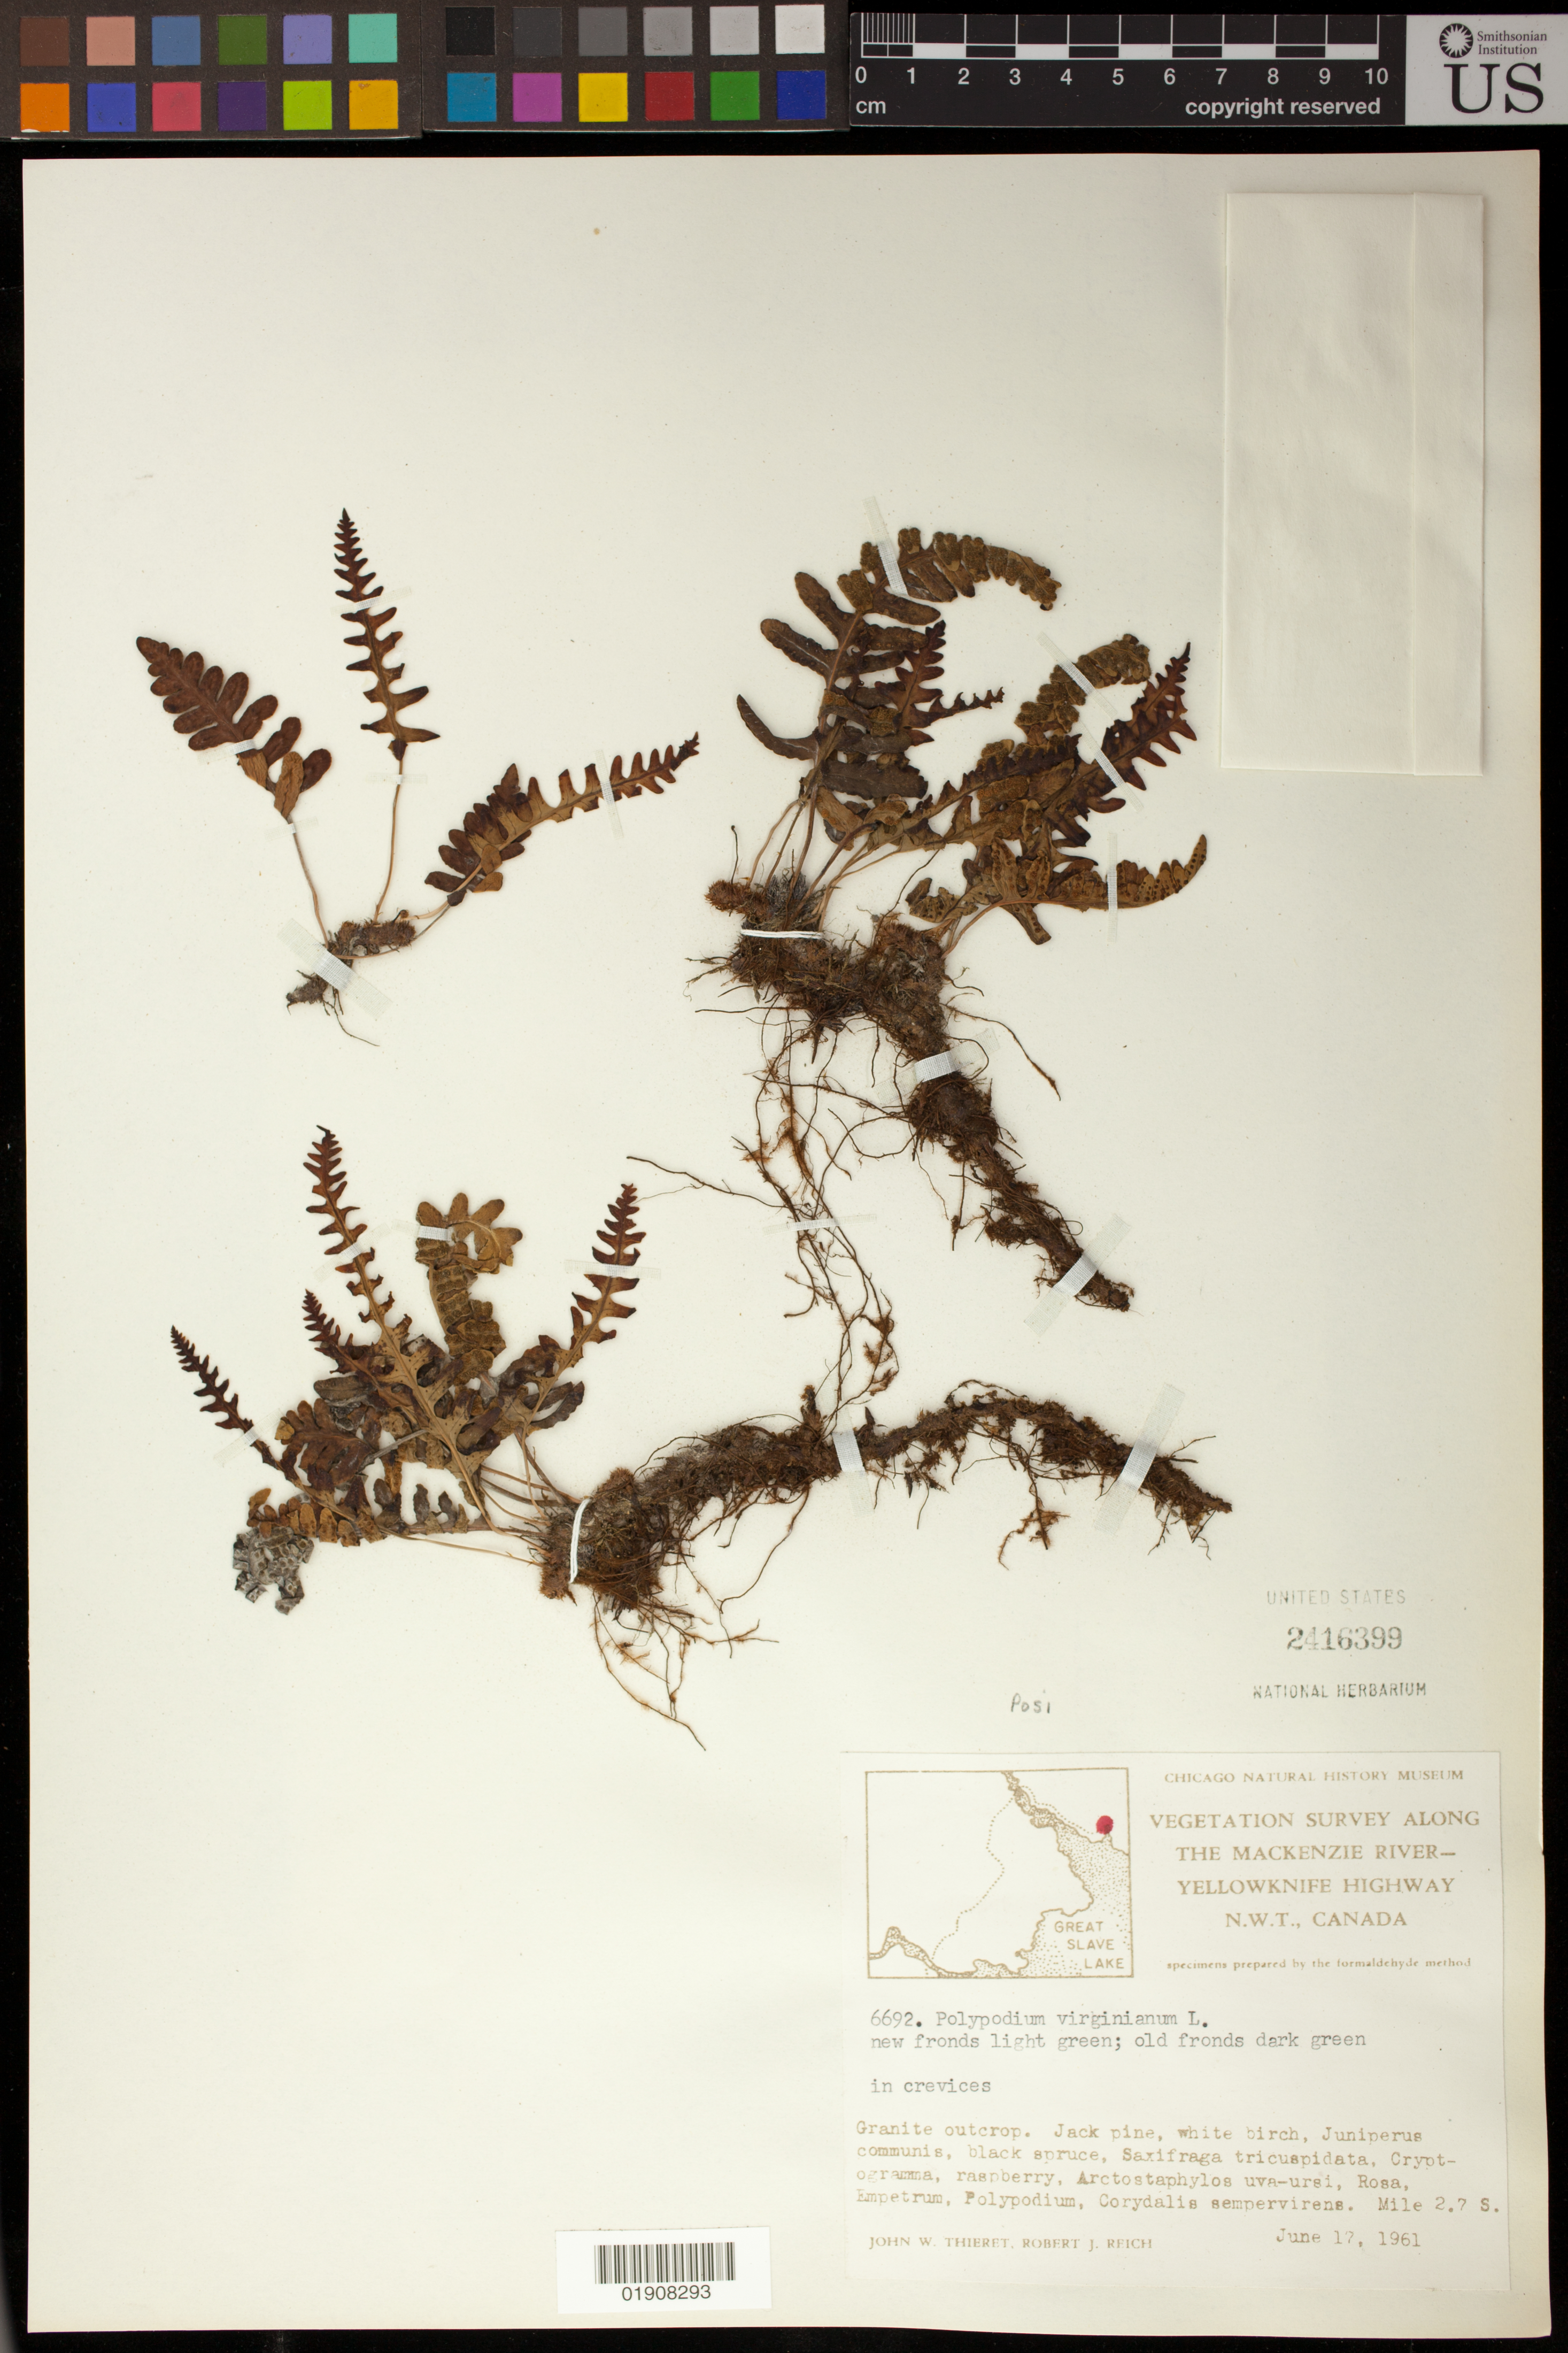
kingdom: Plantae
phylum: Tracheophyta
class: Polypodiopsida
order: Polypodiales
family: Polypodiaceae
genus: Polypodium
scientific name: Polypodium sibiricum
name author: Sipliv.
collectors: J. W. Thieret & R. Reich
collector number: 6692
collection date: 1961-06-17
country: Canada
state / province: Northwest Territories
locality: Along the Mackenzie river-Yellowknife Highway N.W.T. Mile 2.7 S.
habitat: In crevices.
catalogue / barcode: US 2416399